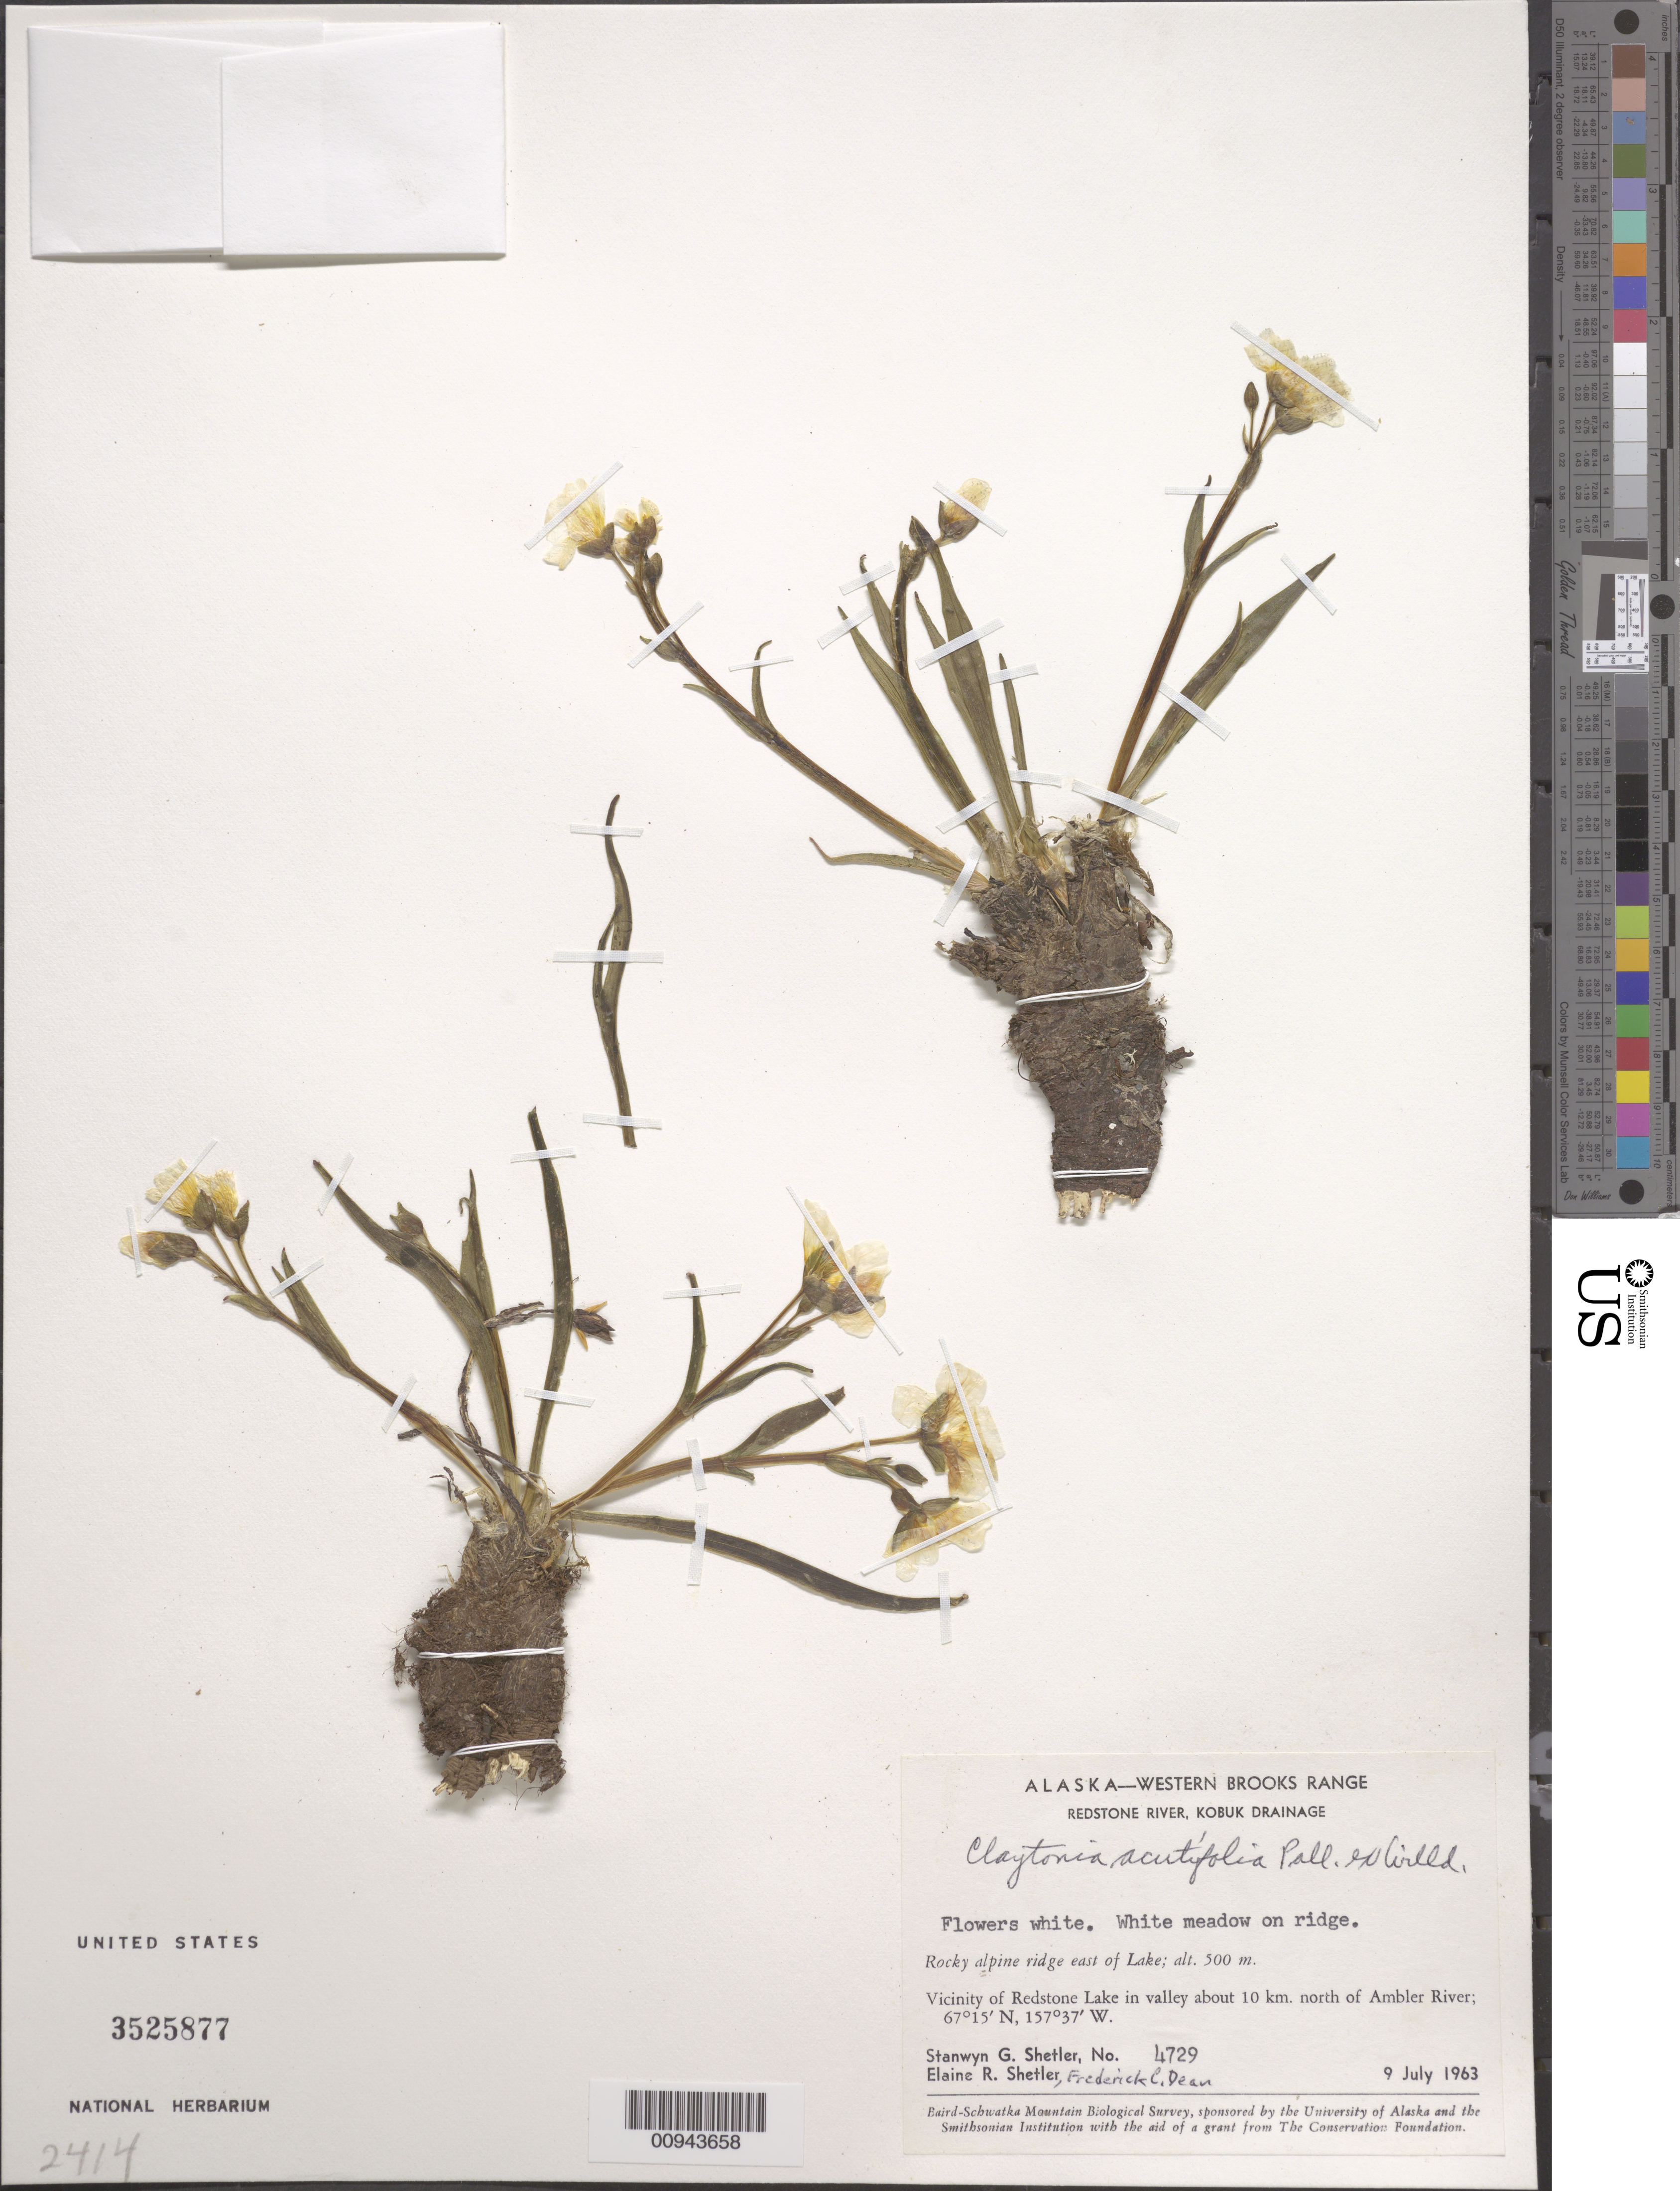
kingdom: Plantae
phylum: Tracheophyta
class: Magnoliopsida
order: Caryophyllales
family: Montiaceae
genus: Claytonia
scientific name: Claytonia acutifolia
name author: Pall. ex Willd.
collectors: S. Shetler, E. R. Shetler & F. C. Dean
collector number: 4729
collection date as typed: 09 Jul 1963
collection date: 1963-07-09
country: United States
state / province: Alaska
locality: Vicinity of Redstone Lake in valley about 10 km. north of Ambler River. Western Brooks Range, Redstone River, Kobuk Drainage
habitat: Rocky alpine ridge east of Lake.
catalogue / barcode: US 3525877